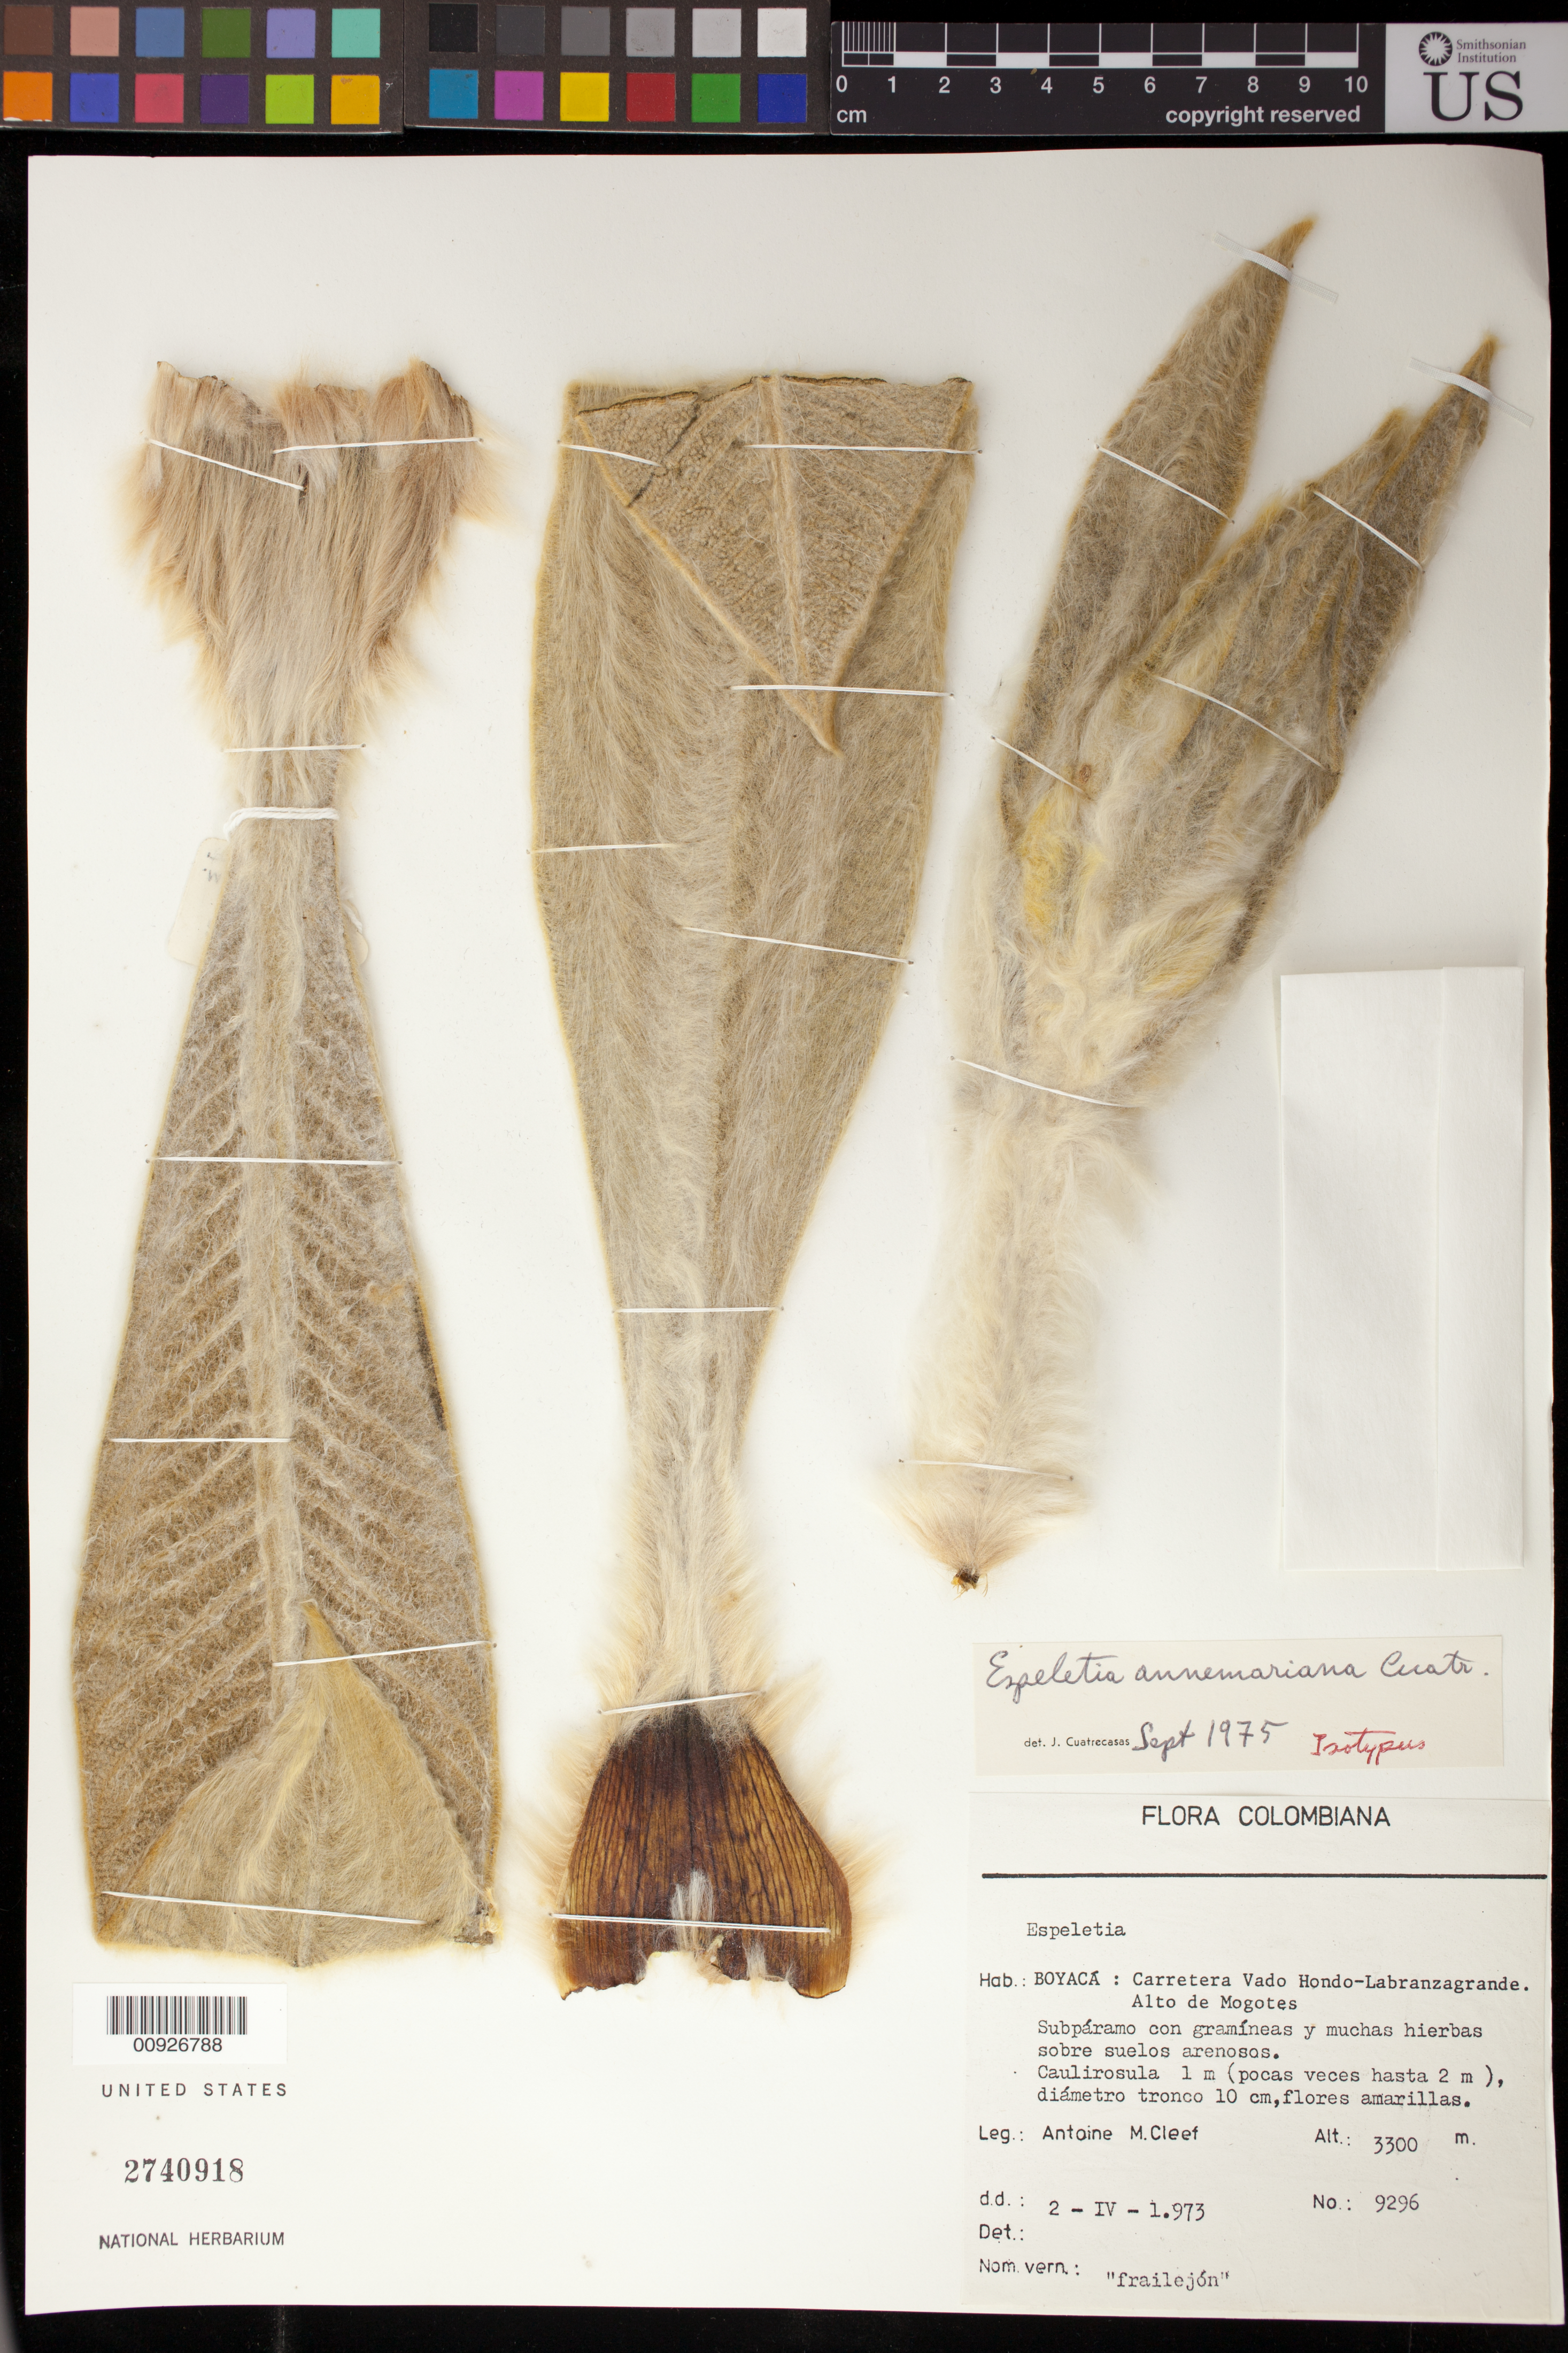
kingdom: Plantae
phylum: Tracheophyta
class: Magnoliopsida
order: Asterales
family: Asteraceae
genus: Espeletia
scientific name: Espeletia annemariana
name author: Cuatrec.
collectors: A. M. Cleef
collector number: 9296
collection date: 1973-04-02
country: Colombia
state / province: Boyacá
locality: Carretera Vado Hondo-Labranzagrande. Alto de Mogotes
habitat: Subpáramo con gramíneas y muchas hierbas sobre suelos arenosos.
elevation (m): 3300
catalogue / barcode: US 2740918